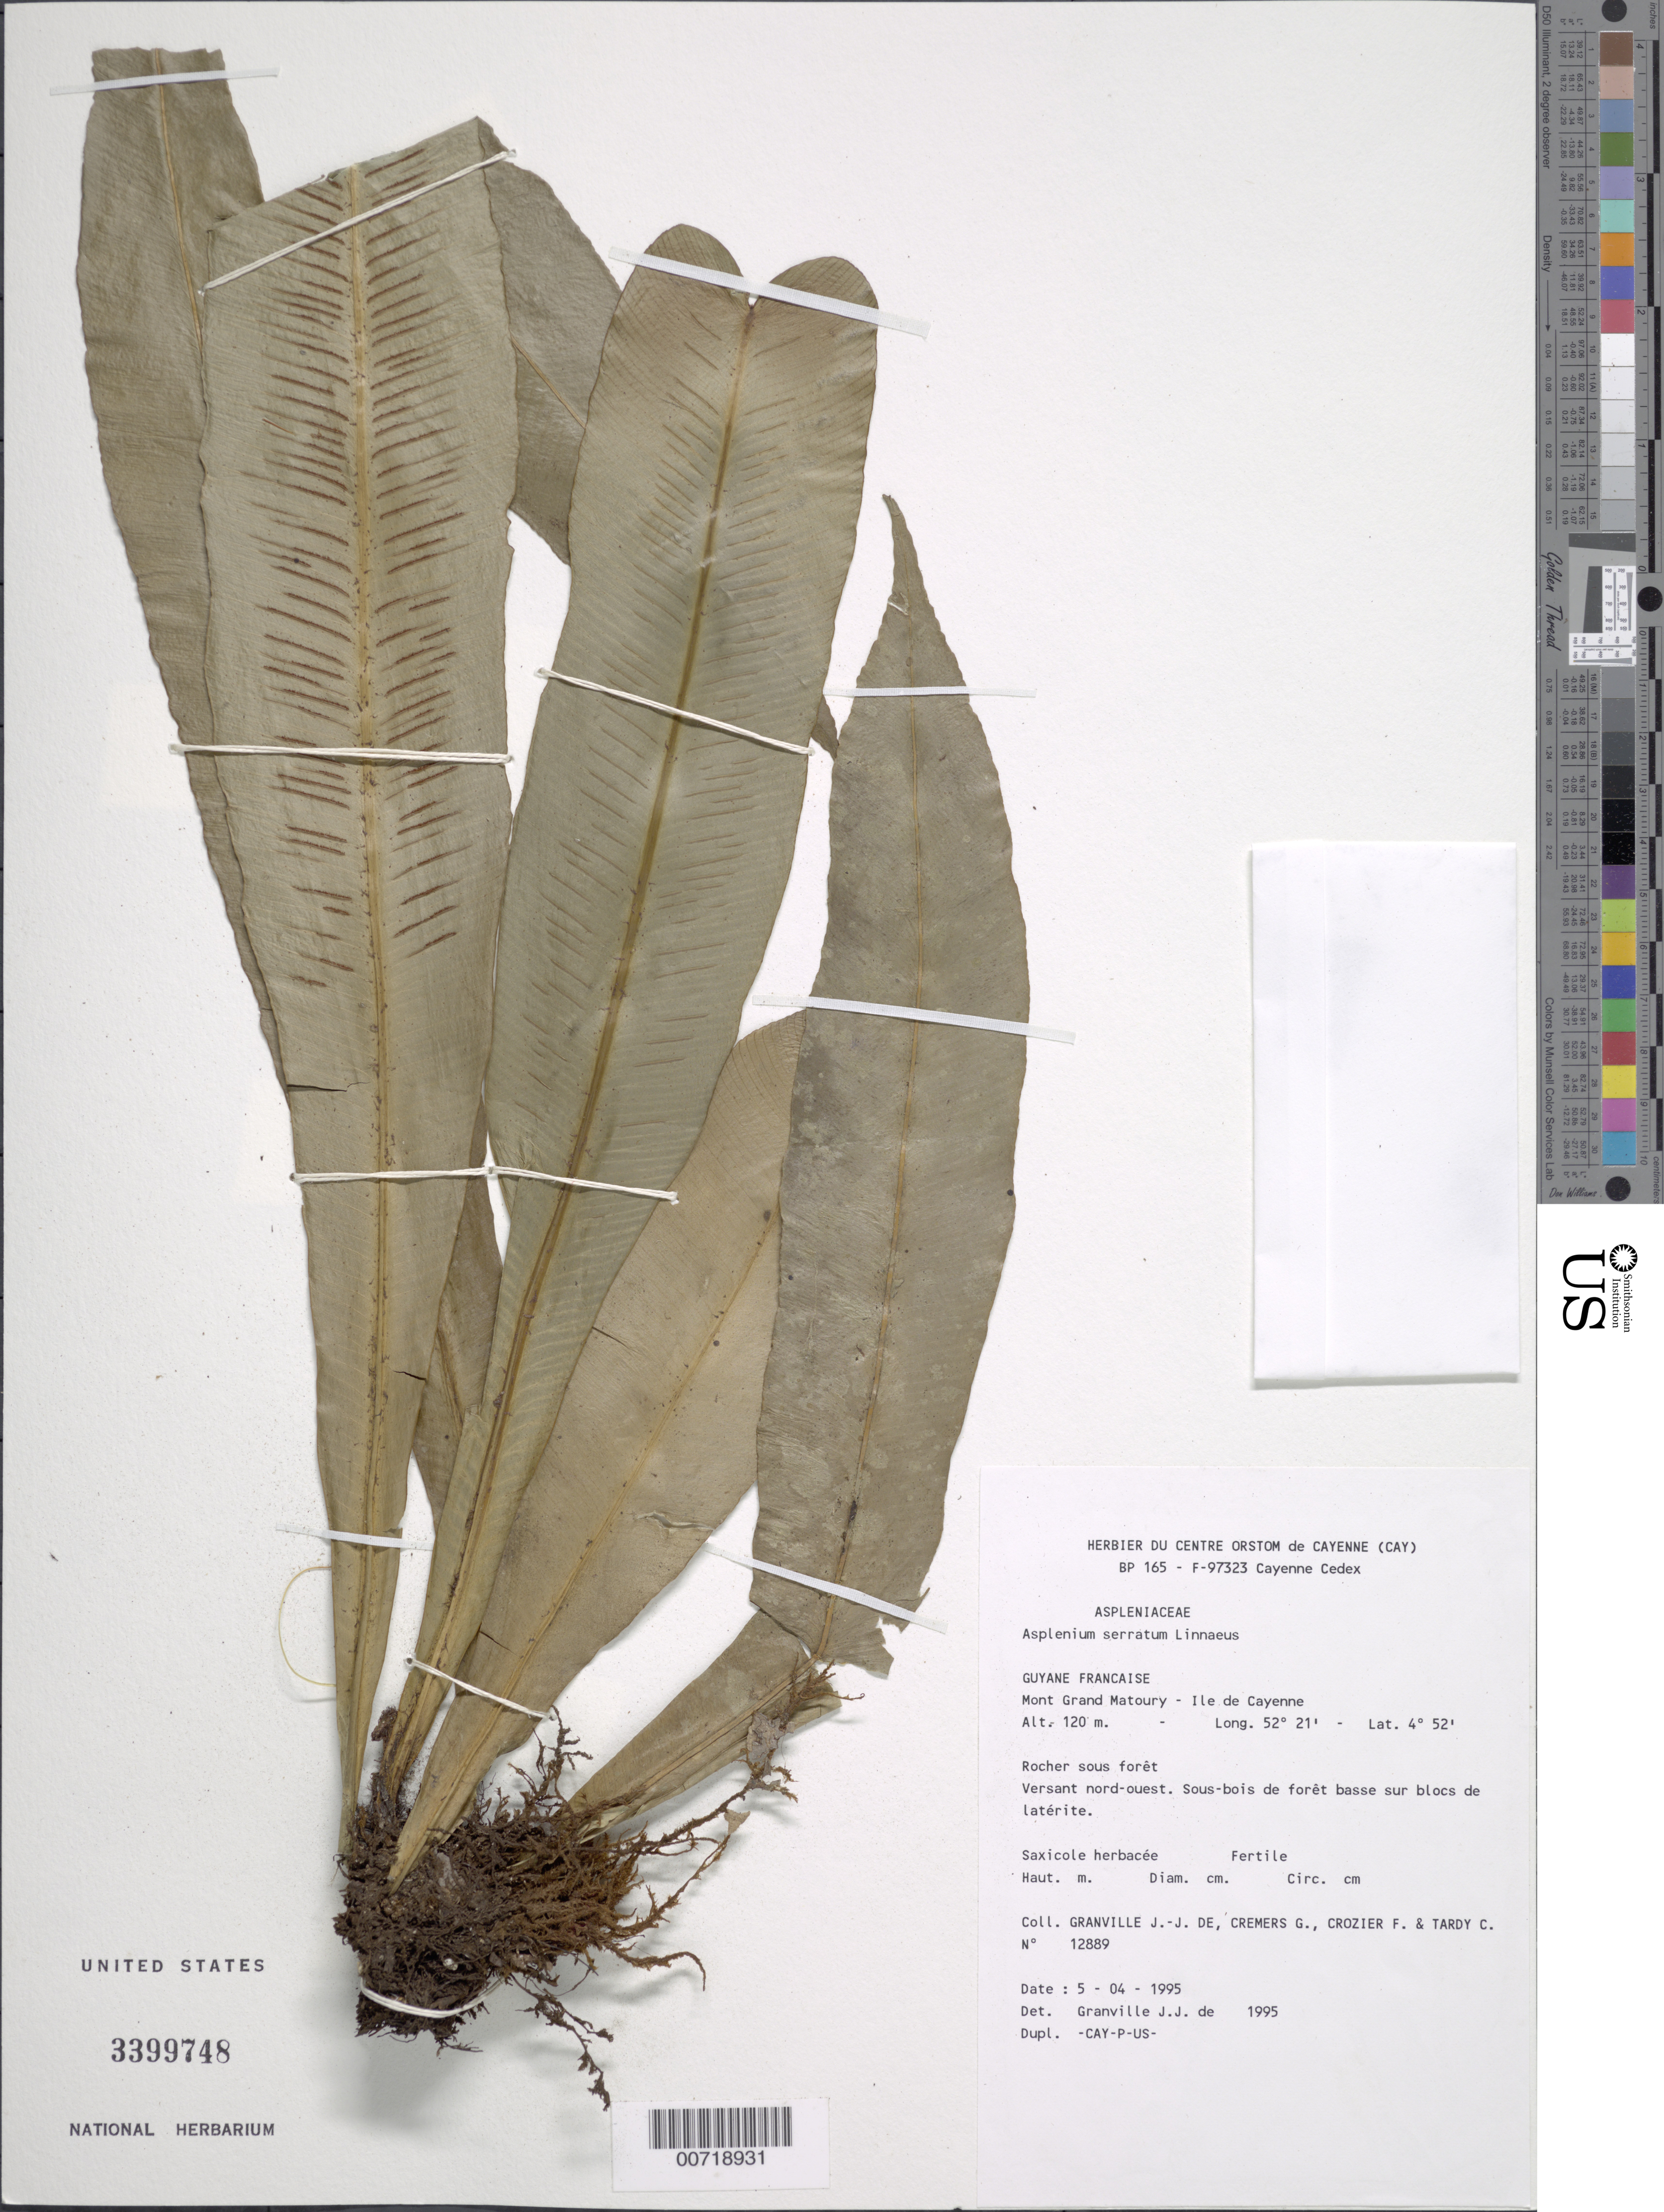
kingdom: Plantae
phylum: Tracheophyta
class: Polypodiopsida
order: Polypodiales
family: Aspleniaceae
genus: Asplenium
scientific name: Asplenium serratum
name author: L.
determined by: Granville, J. J. de, (CAY), Institut de Recherche pour le Developpement (IRD) (FRENCH GUIANA)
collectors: J.-J. de Granville, G. Cremers, F. Crozier & C. Tardy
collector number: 12889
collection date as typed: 5-Apr-95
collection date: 1995-04-05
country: French Guiana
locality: Mont Grand Matoury, Ile de Cayenne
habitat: Low forest on laterite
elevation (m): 120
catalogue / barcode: US 3399748